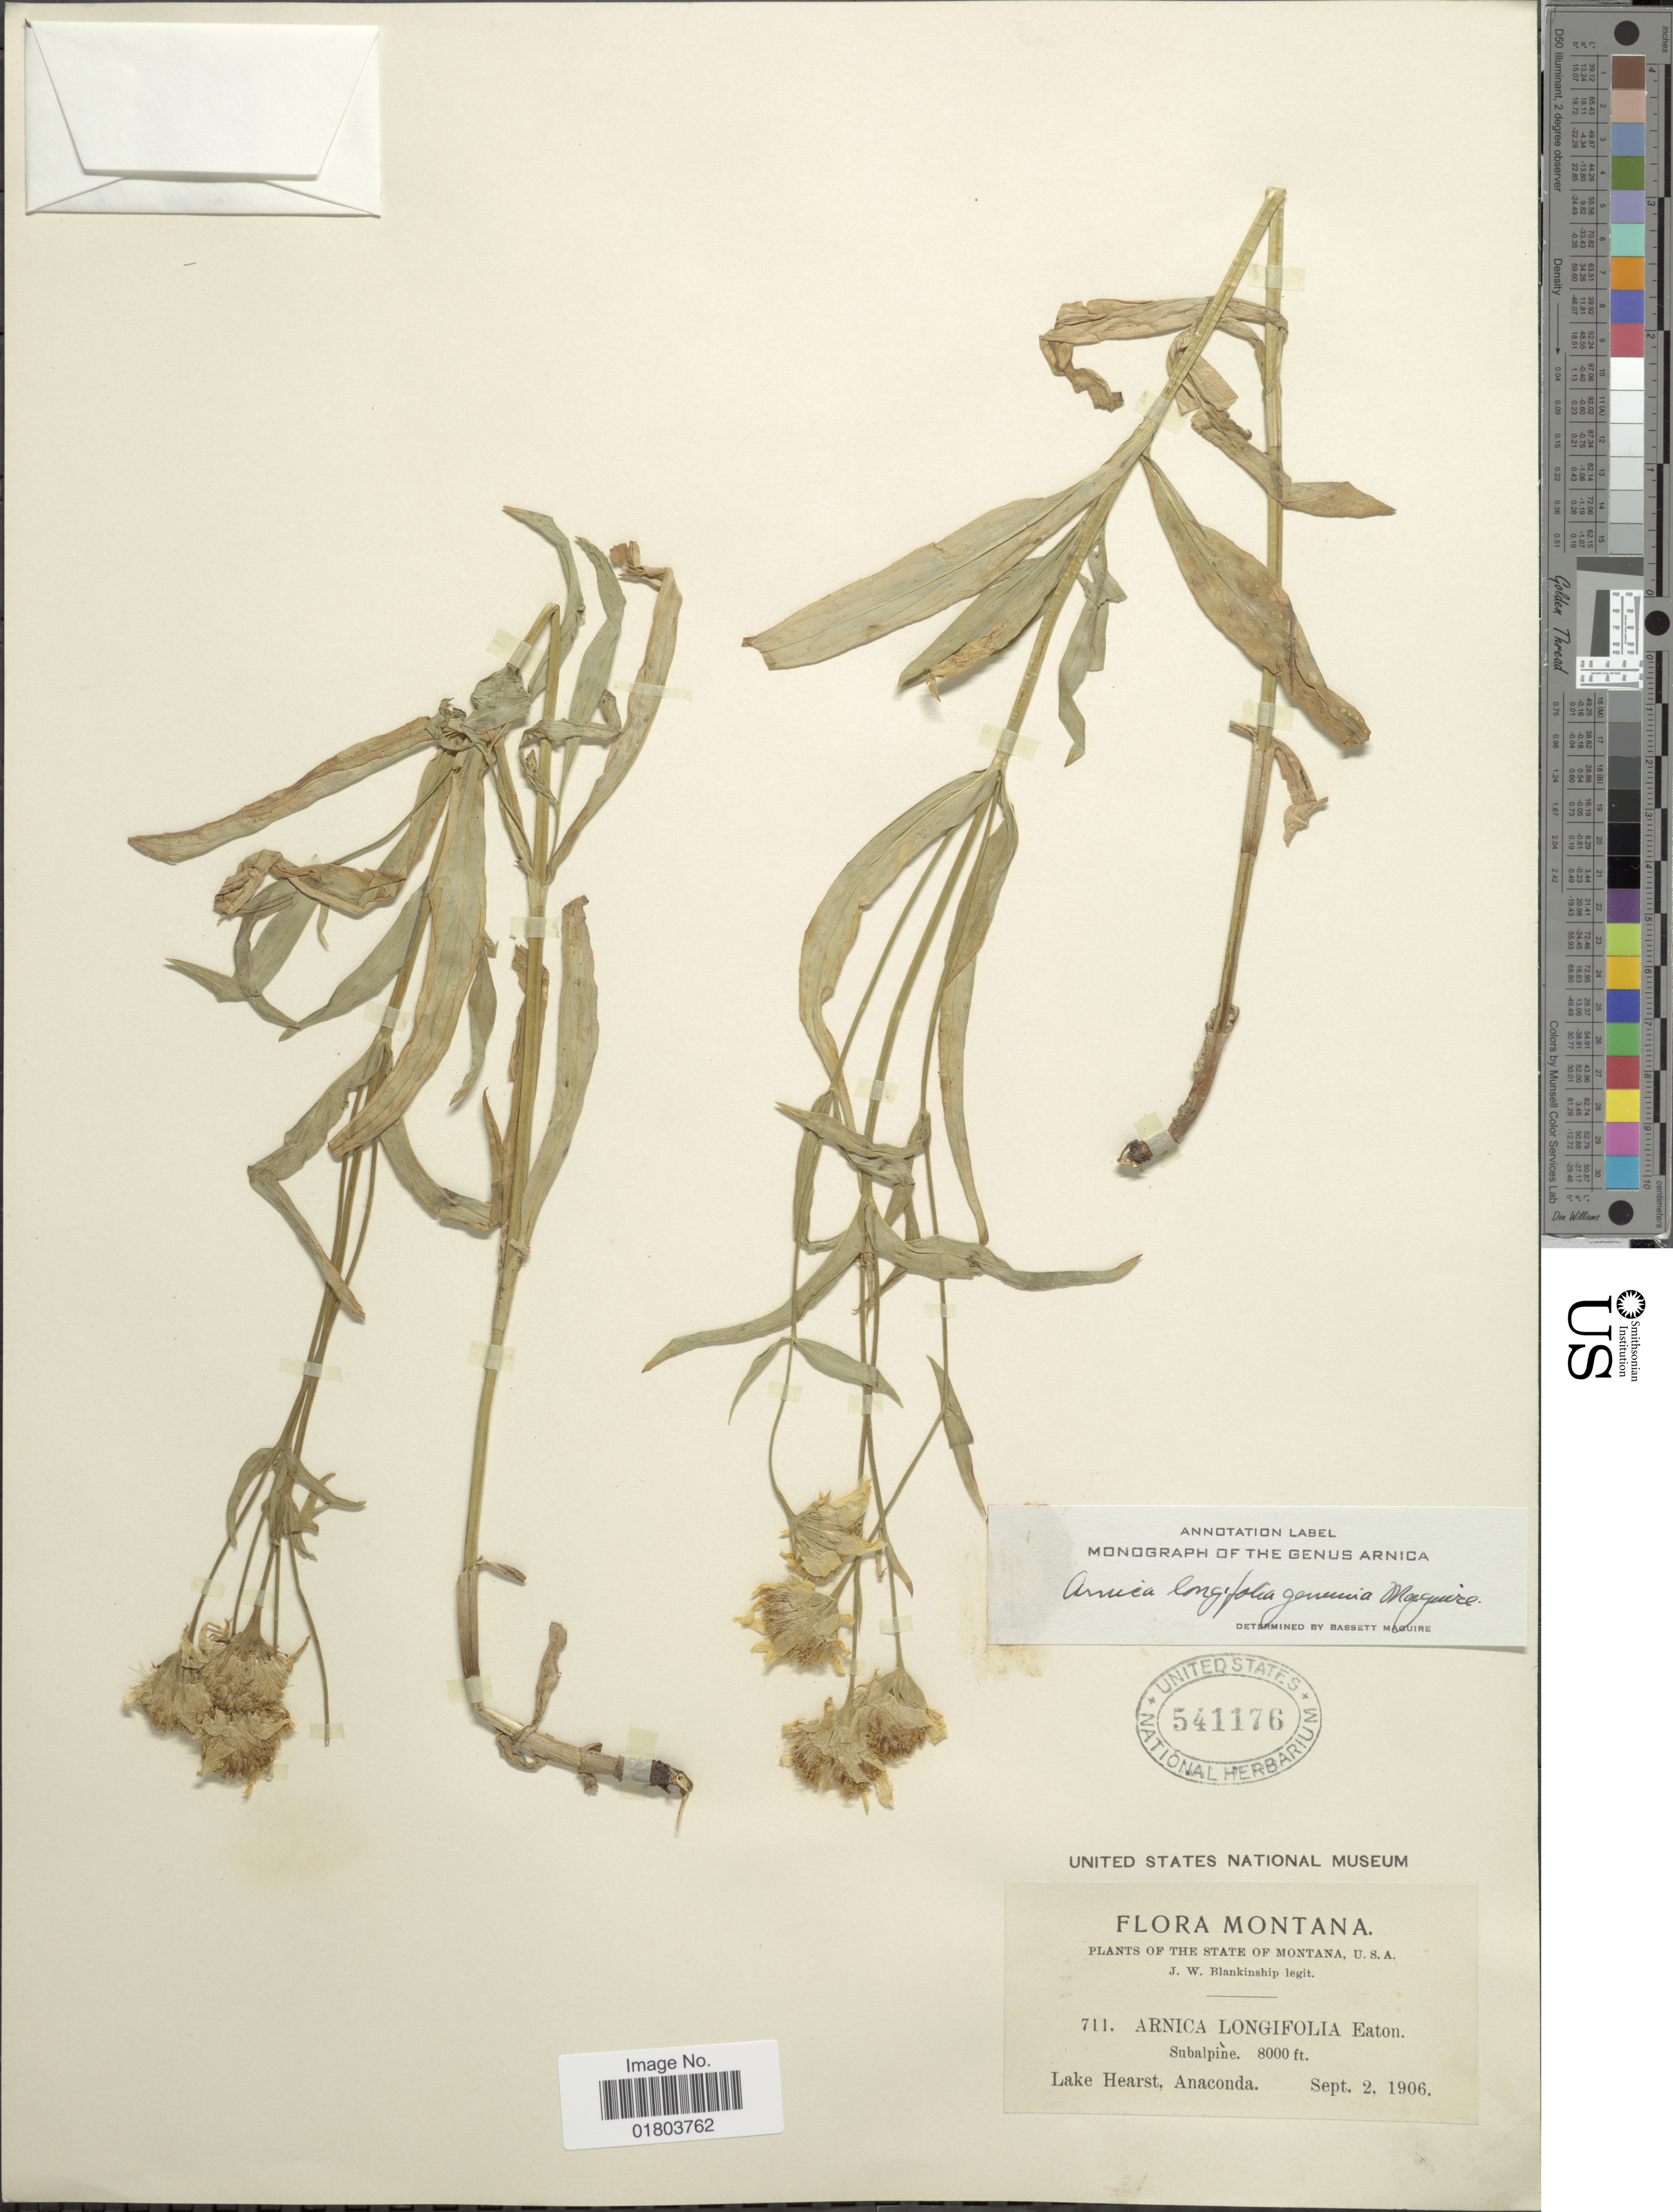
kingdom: Plantae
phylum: Tracheophyta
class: Magnoliopsida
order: Asterales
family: Asteraceae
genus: Arnica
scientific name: Arnica longifolia subsp. genuina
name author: Maguire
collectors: J. W. Blankinship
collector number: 711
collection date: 1906-09-02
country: United States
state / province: Montana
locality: Subalpine, Lake Hearst, Anaconda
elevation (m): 2438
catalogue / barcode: US 541176